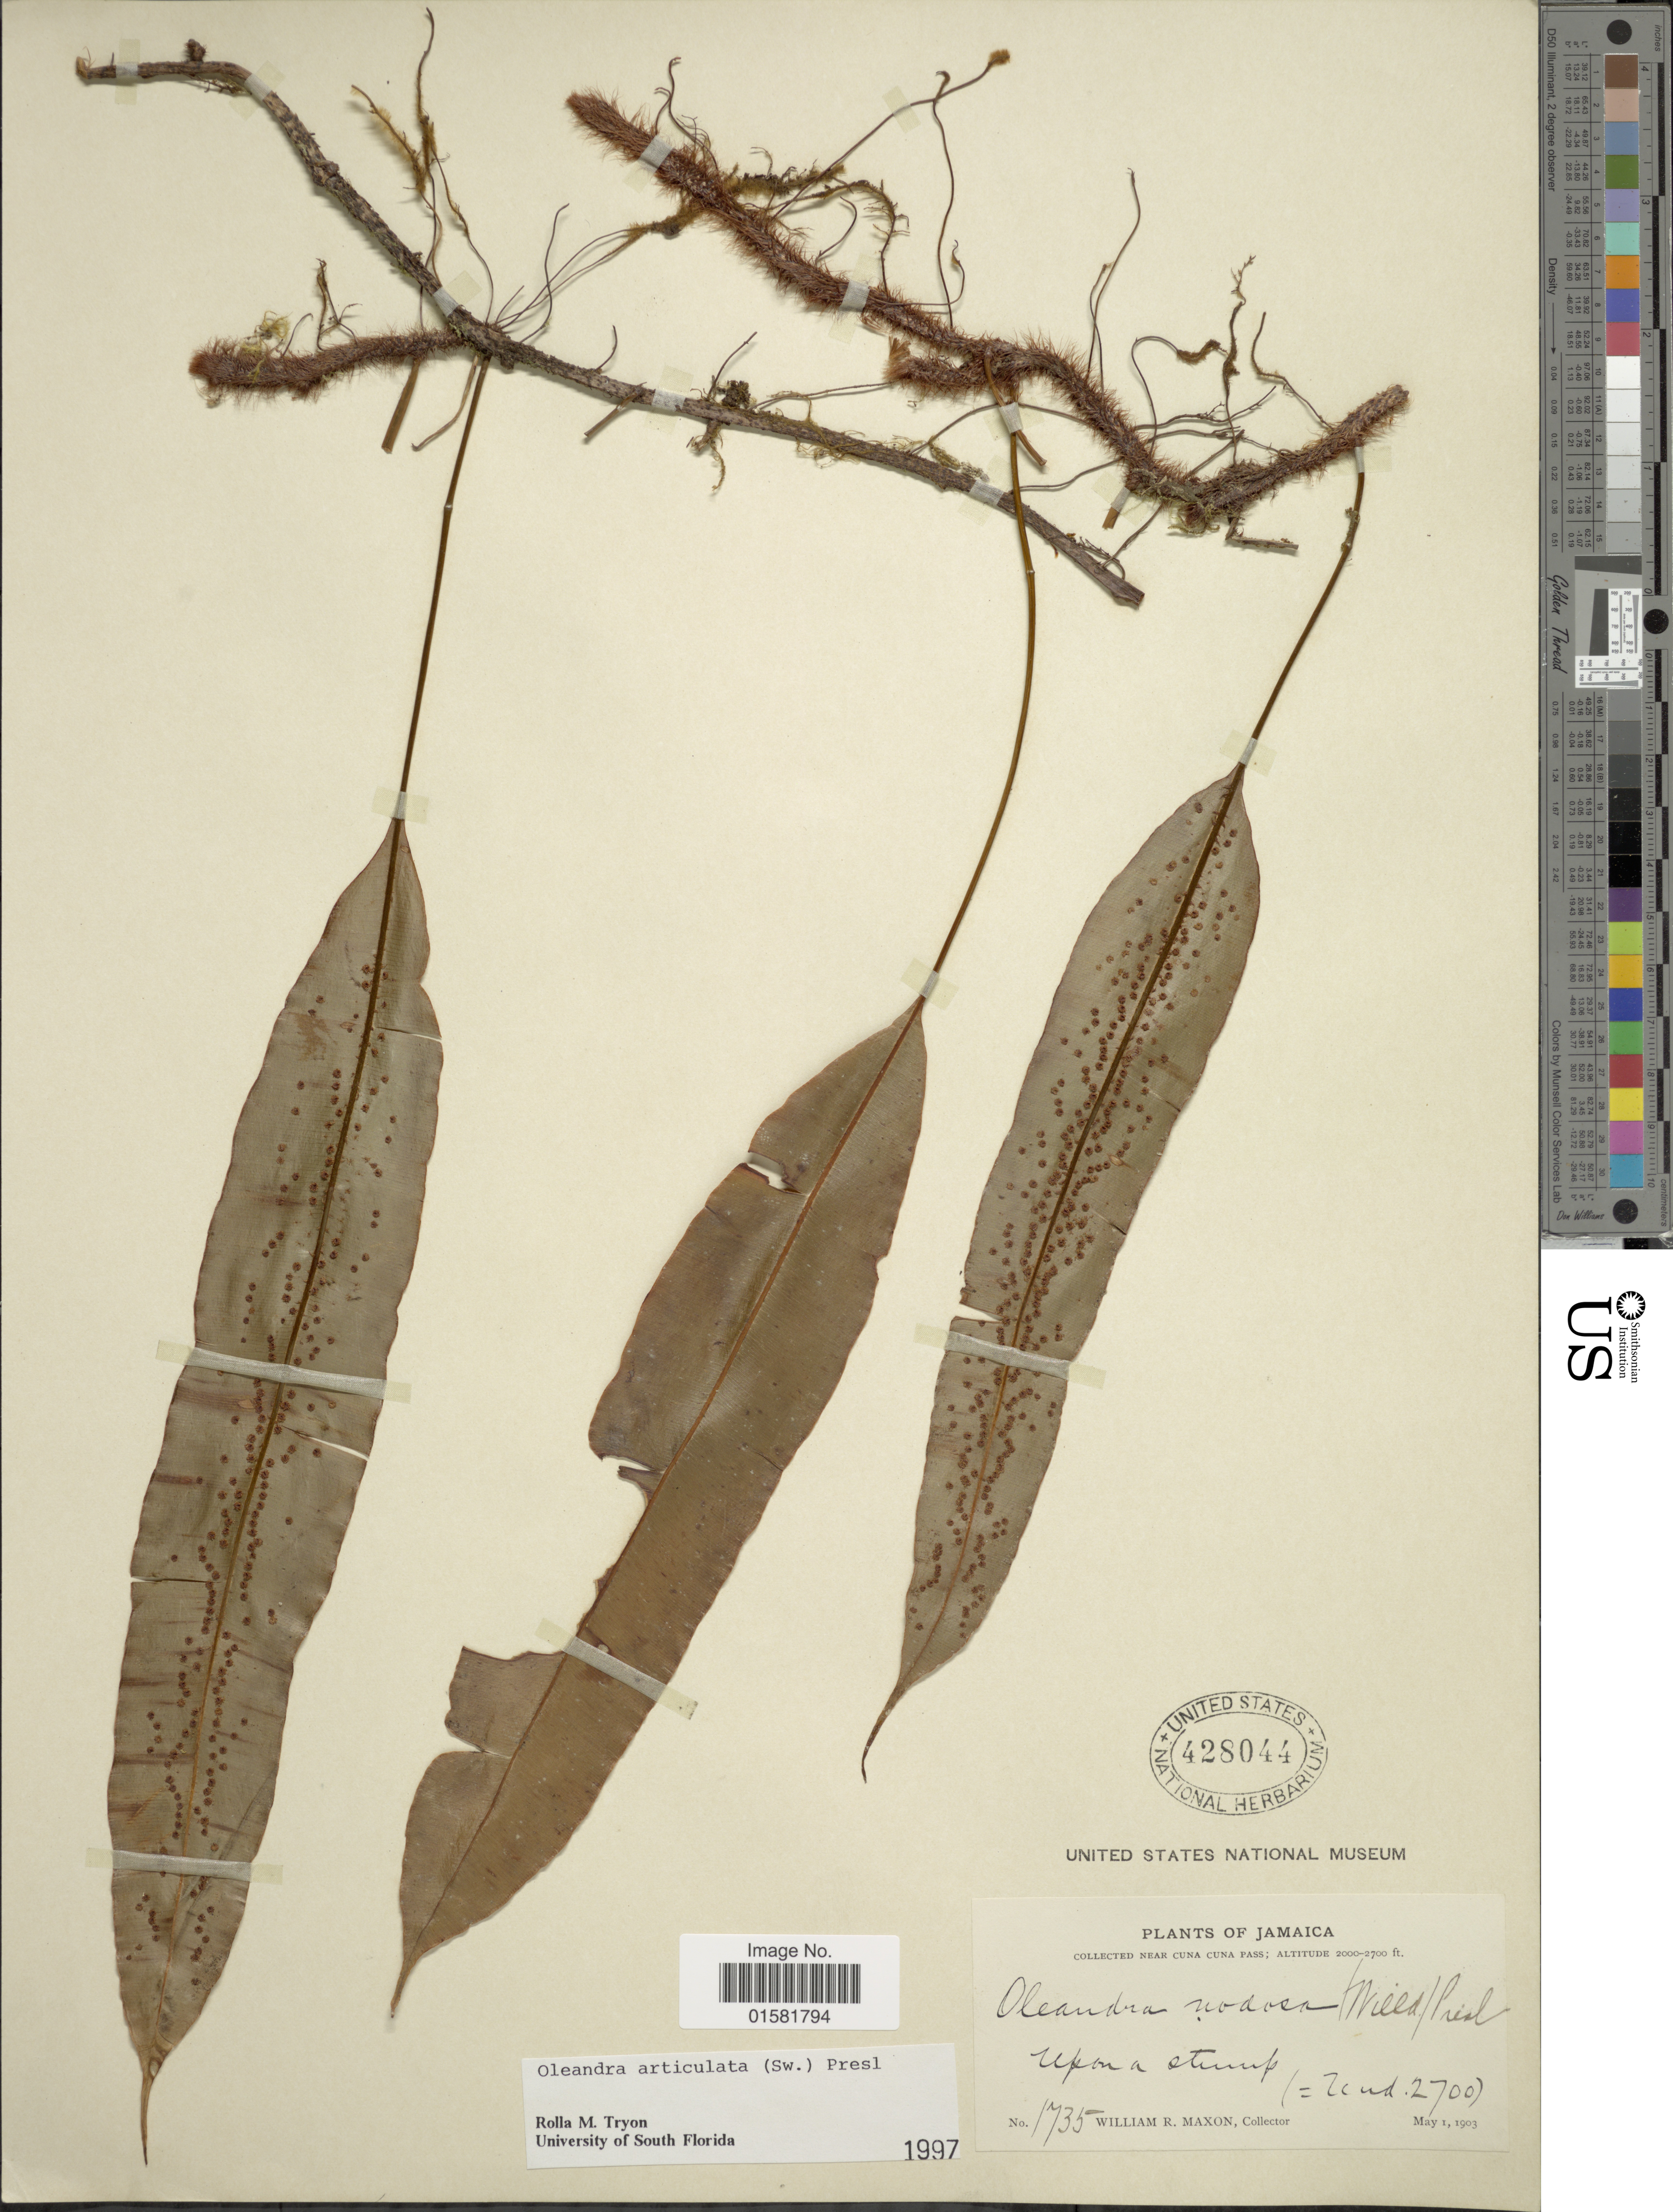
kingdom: Plantae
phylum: Tracheophyta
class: Polypodiopsida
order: Polypodiales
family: Oleandraceae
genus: Oleandra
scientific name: Oleandra articulata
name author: (Sw.) C. Presl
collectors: W. R. Maxon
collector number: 1735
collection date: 1903-05-01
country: Jamaica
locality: Jamaica, near Cuna Cuna Pass.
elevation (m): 610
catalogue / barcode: US 428044